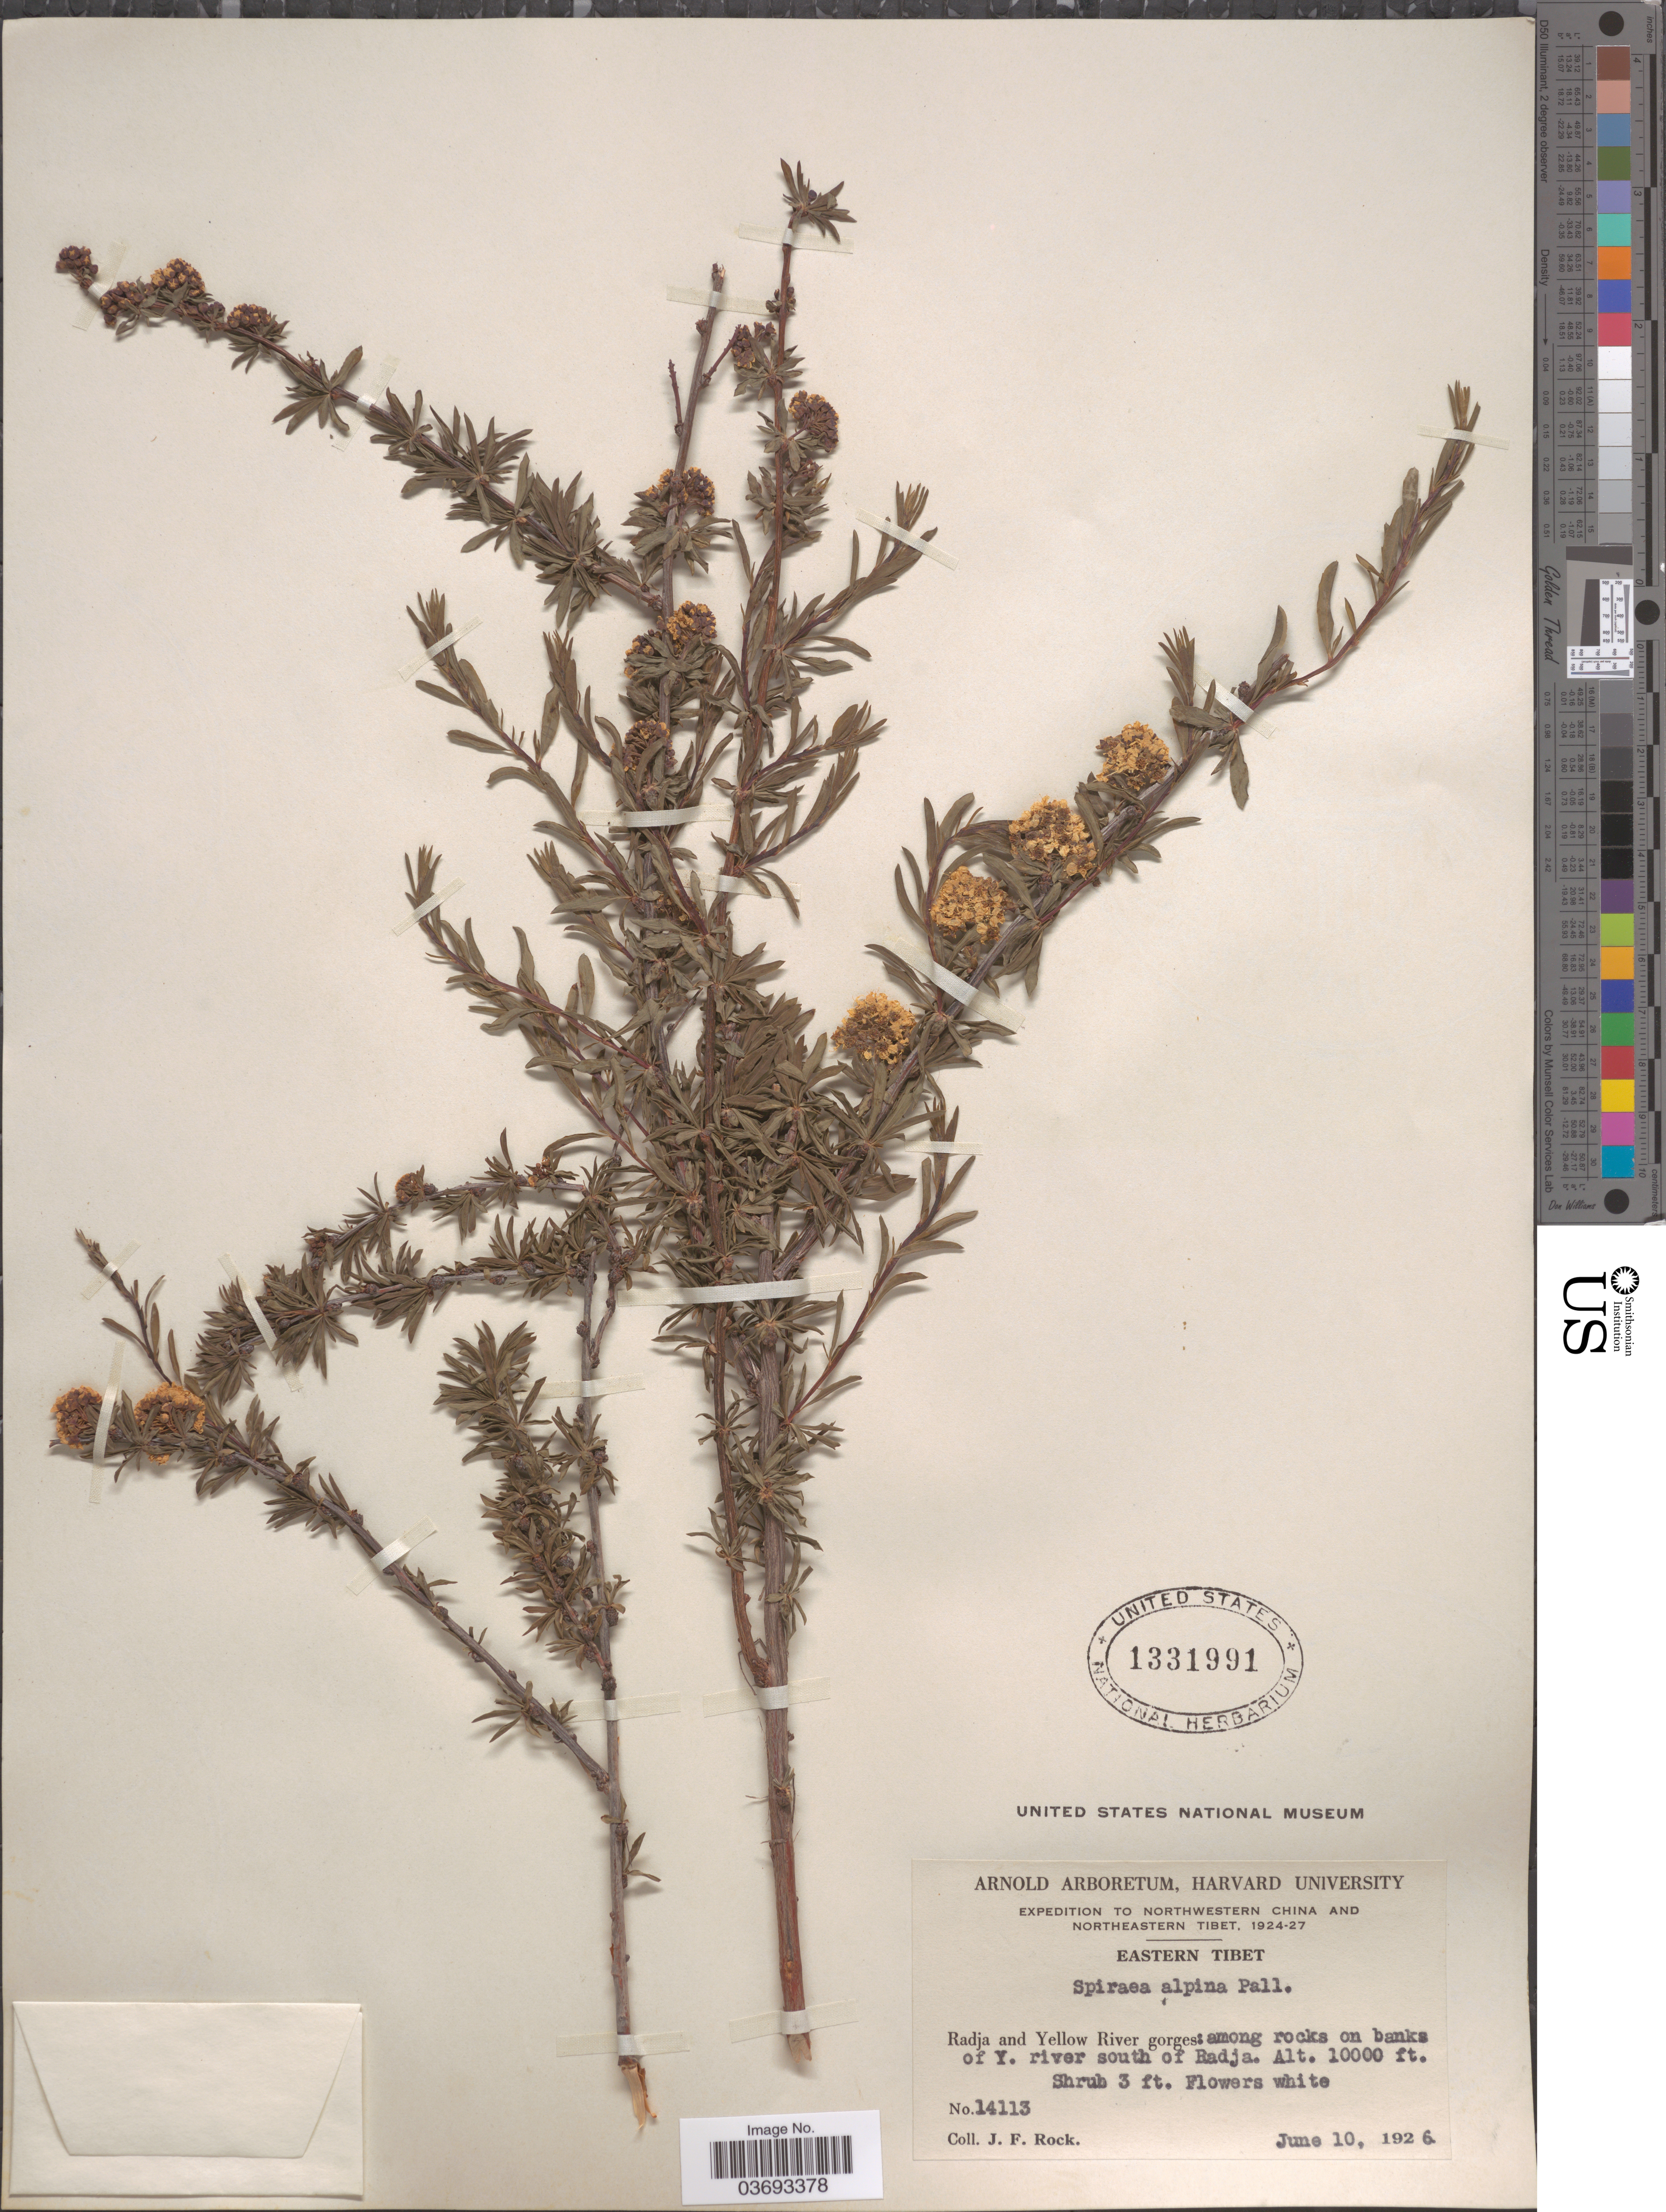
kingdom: Plantae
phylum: Tracheophyta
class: Magnoliopsida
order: Rosales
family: Rosaceae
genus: Spiraea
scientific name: Spiraea alpina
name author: Pall.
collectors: J. Rock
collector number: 14113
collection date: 1926-06-10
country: China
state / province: Xizang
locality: Eastern Tibet. Radja and Yellow River gorges: among rocks on banks of Y. river south of Radja.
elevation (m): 3048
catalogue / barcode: US 1331991